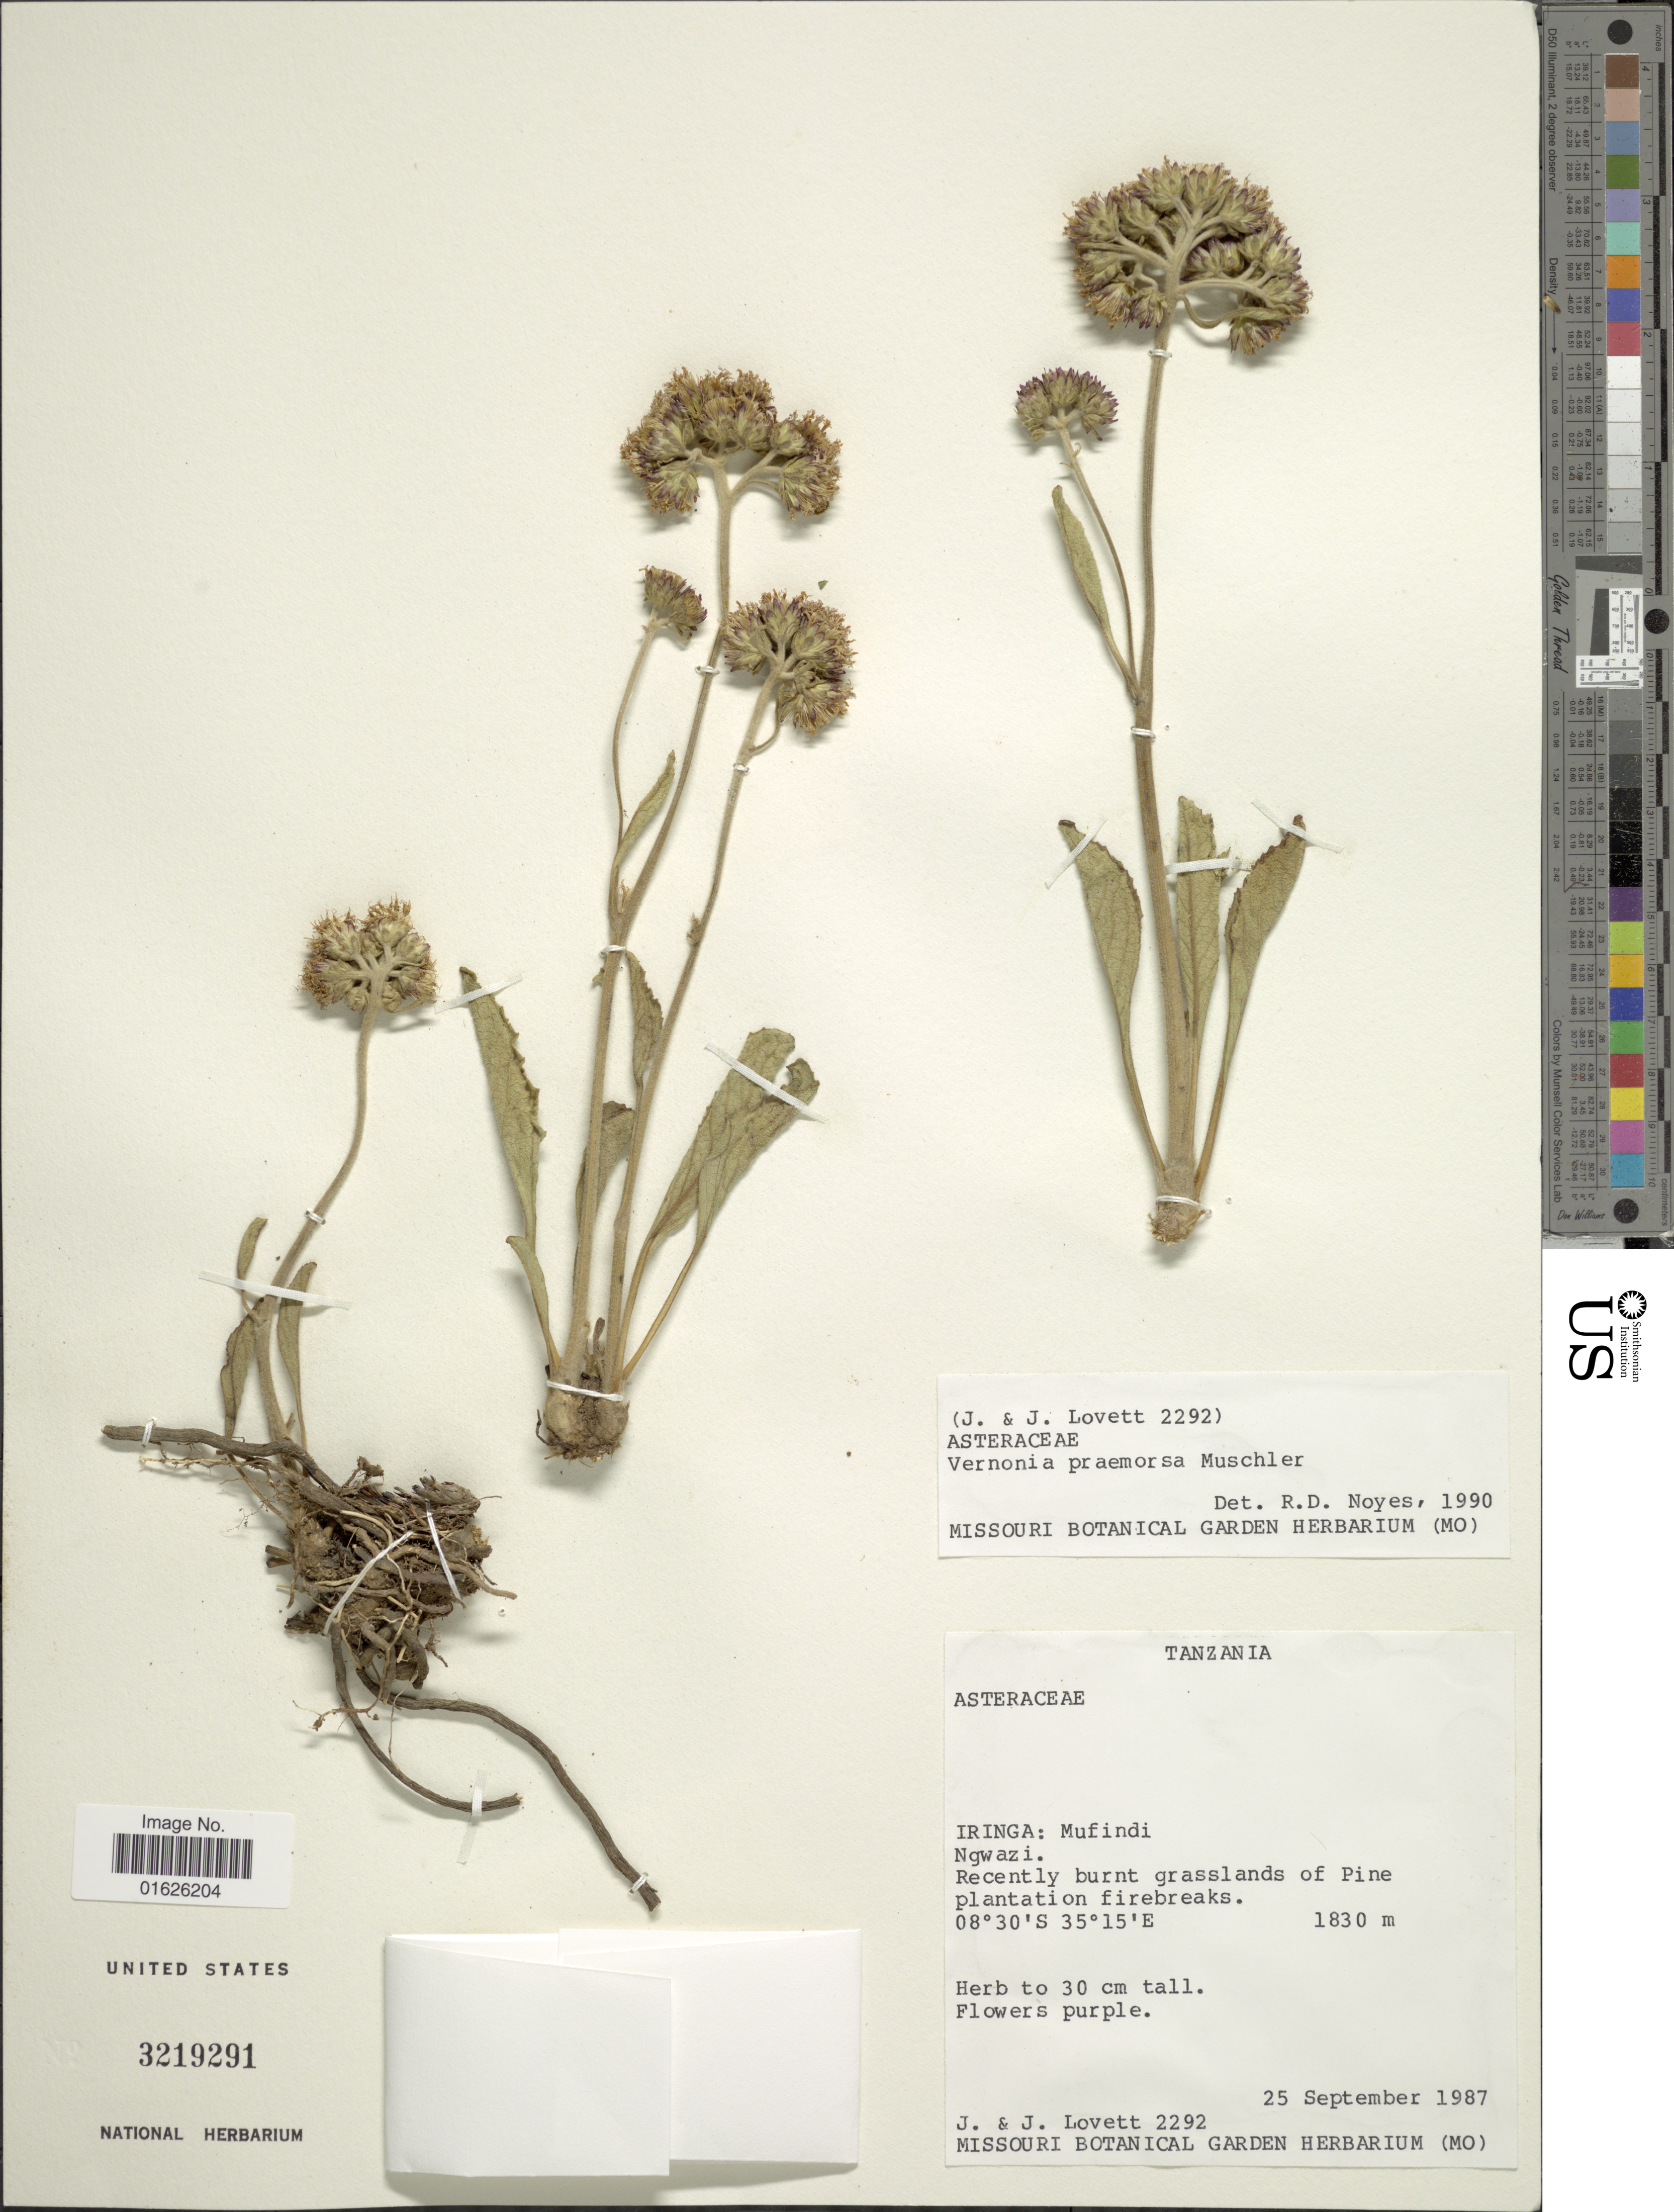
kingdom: Plantae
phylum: Tracheophyta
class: Magnoliopsida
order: Asterales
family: Asteraceae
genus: Vernonella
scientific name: Vernonella praemorsa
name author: (Muschl.) H. Rob. & Skvarla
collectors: J. Lovett & J. Lovett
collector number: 2292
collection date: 1987-09-25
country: Tanzania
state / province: Iringa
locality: Iringa, Mufindi, Ngwazi.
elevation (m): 1830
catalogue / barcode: US 3219291